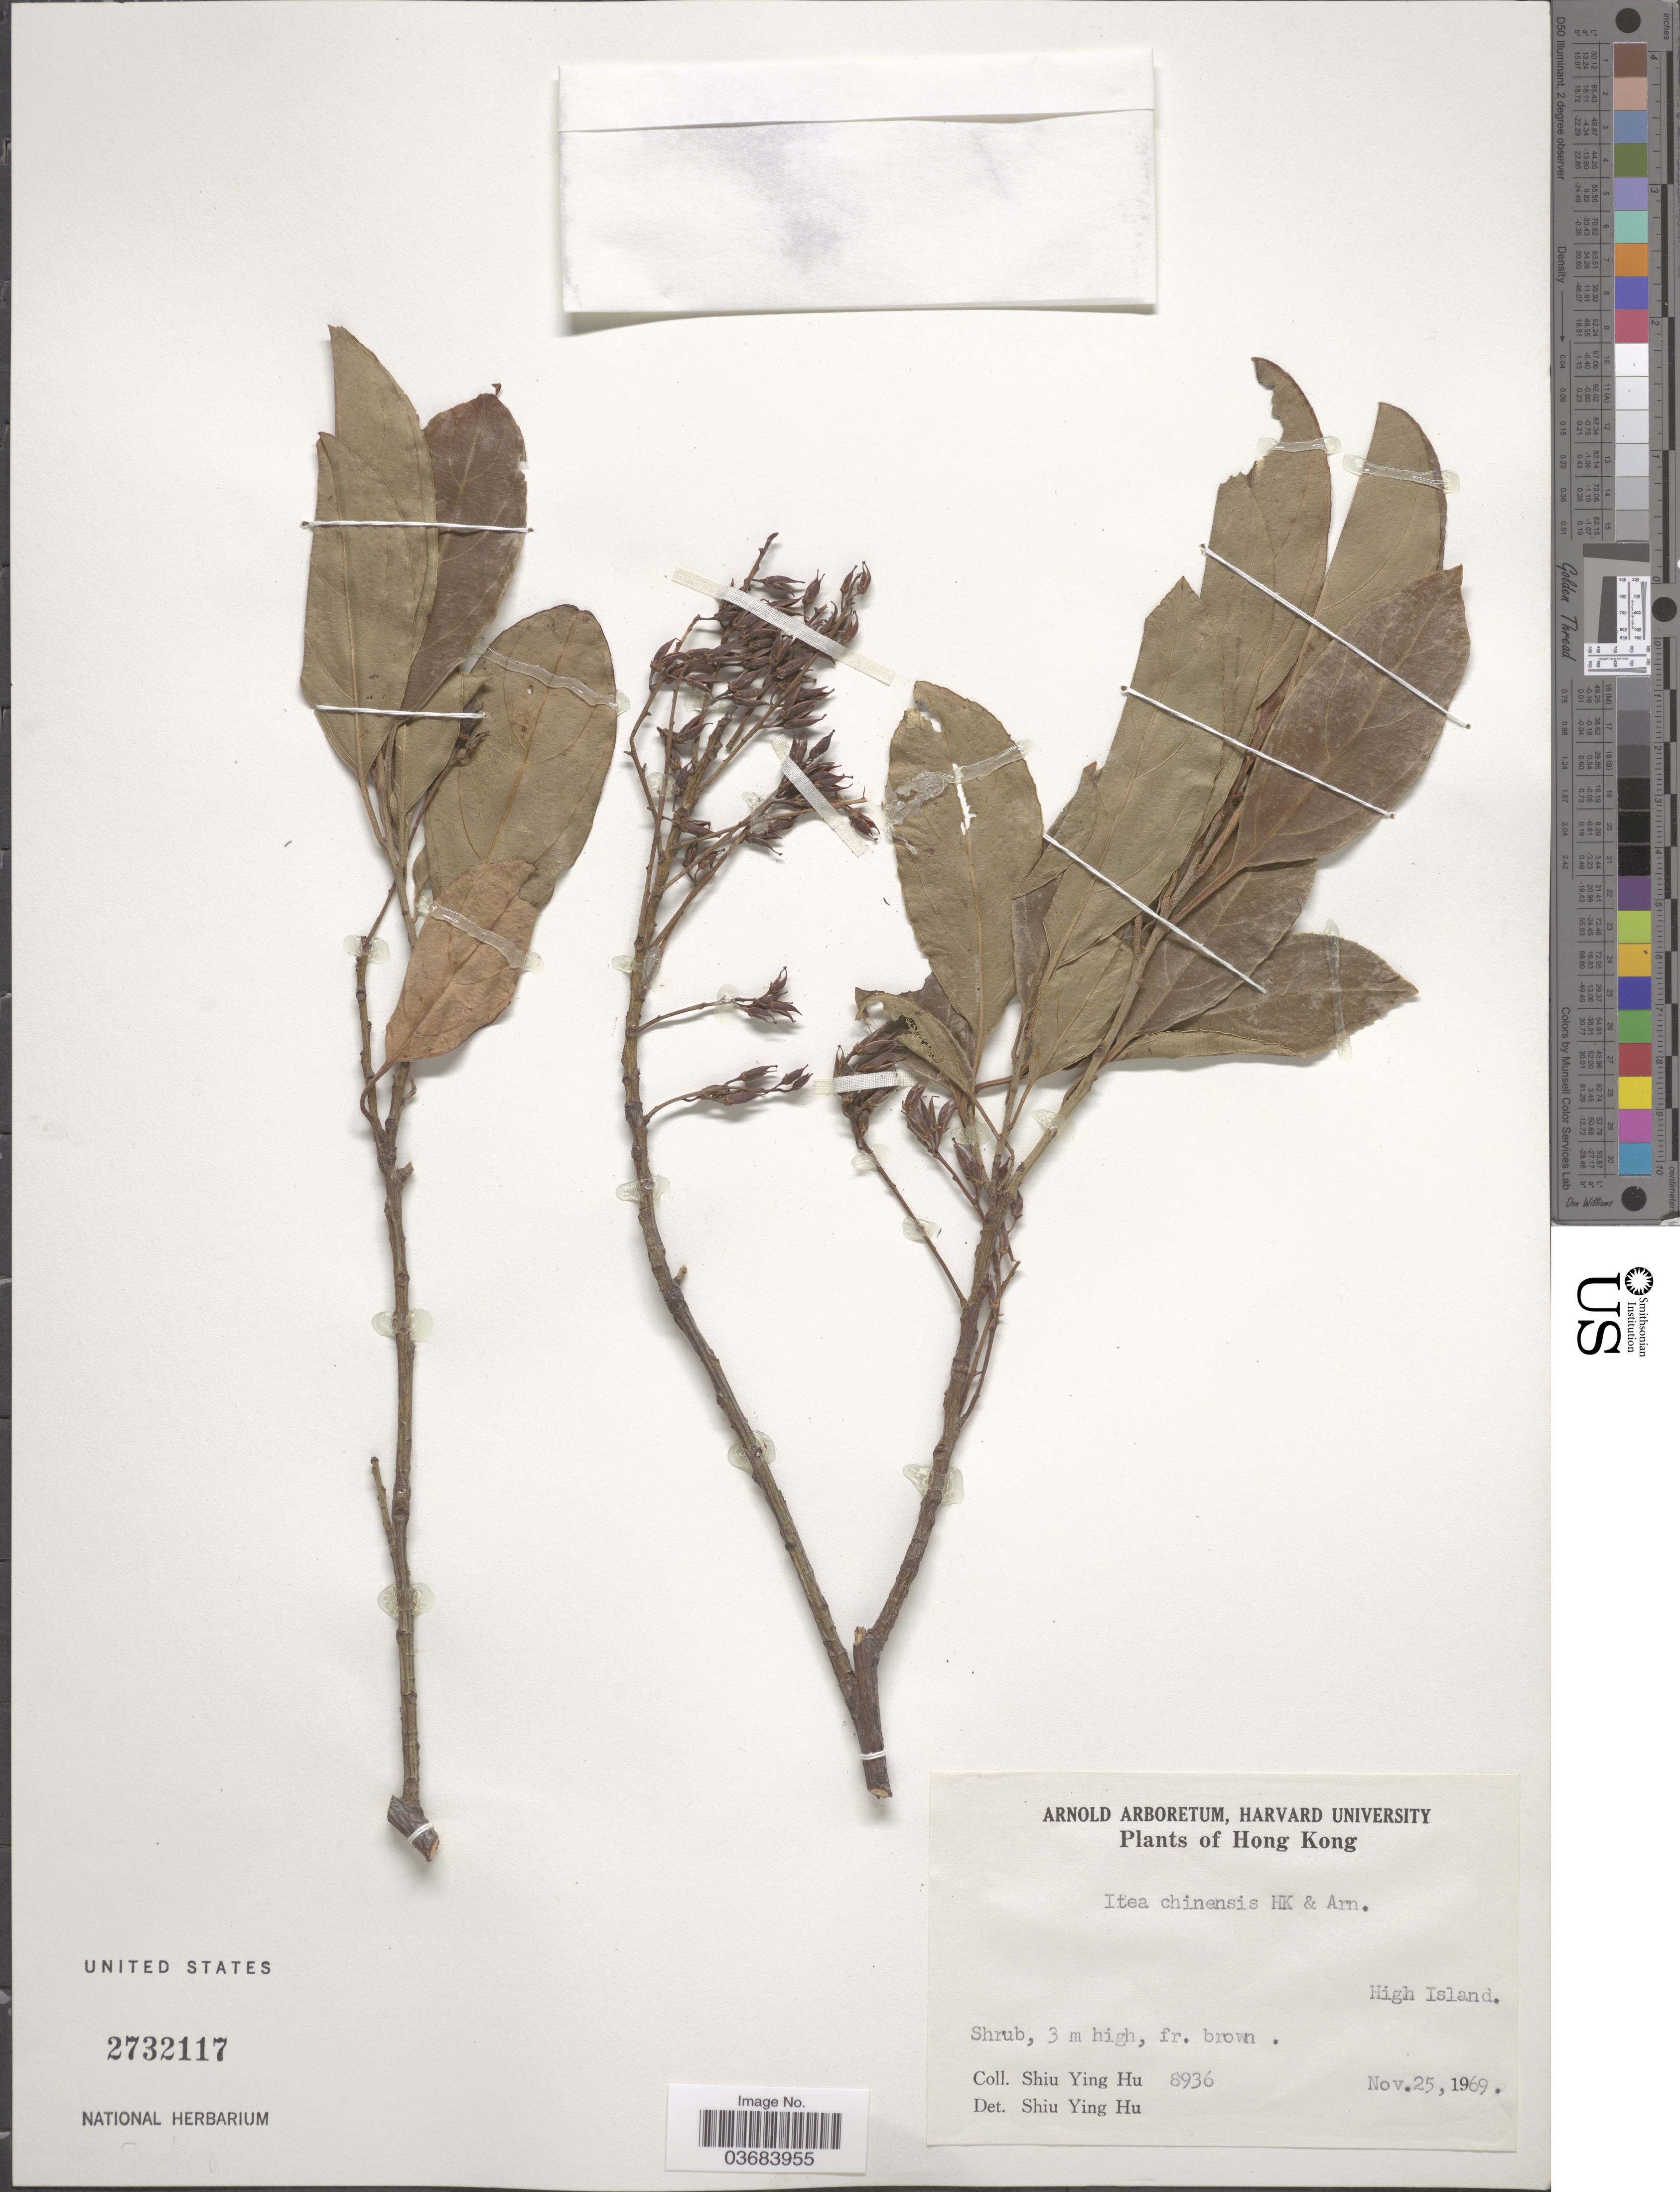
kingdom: Plantae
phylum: Tracheophyta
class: Magnoliopsida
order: Saxifragales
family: Iteaceae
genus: Itea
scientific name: Itea chinensis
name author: W. Hook. & H.J. Arn.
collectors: S. Y. Hu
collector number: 8936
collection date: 1969-11-25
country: China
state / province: Hong Kong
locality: High Island.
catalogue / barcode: US 2732117